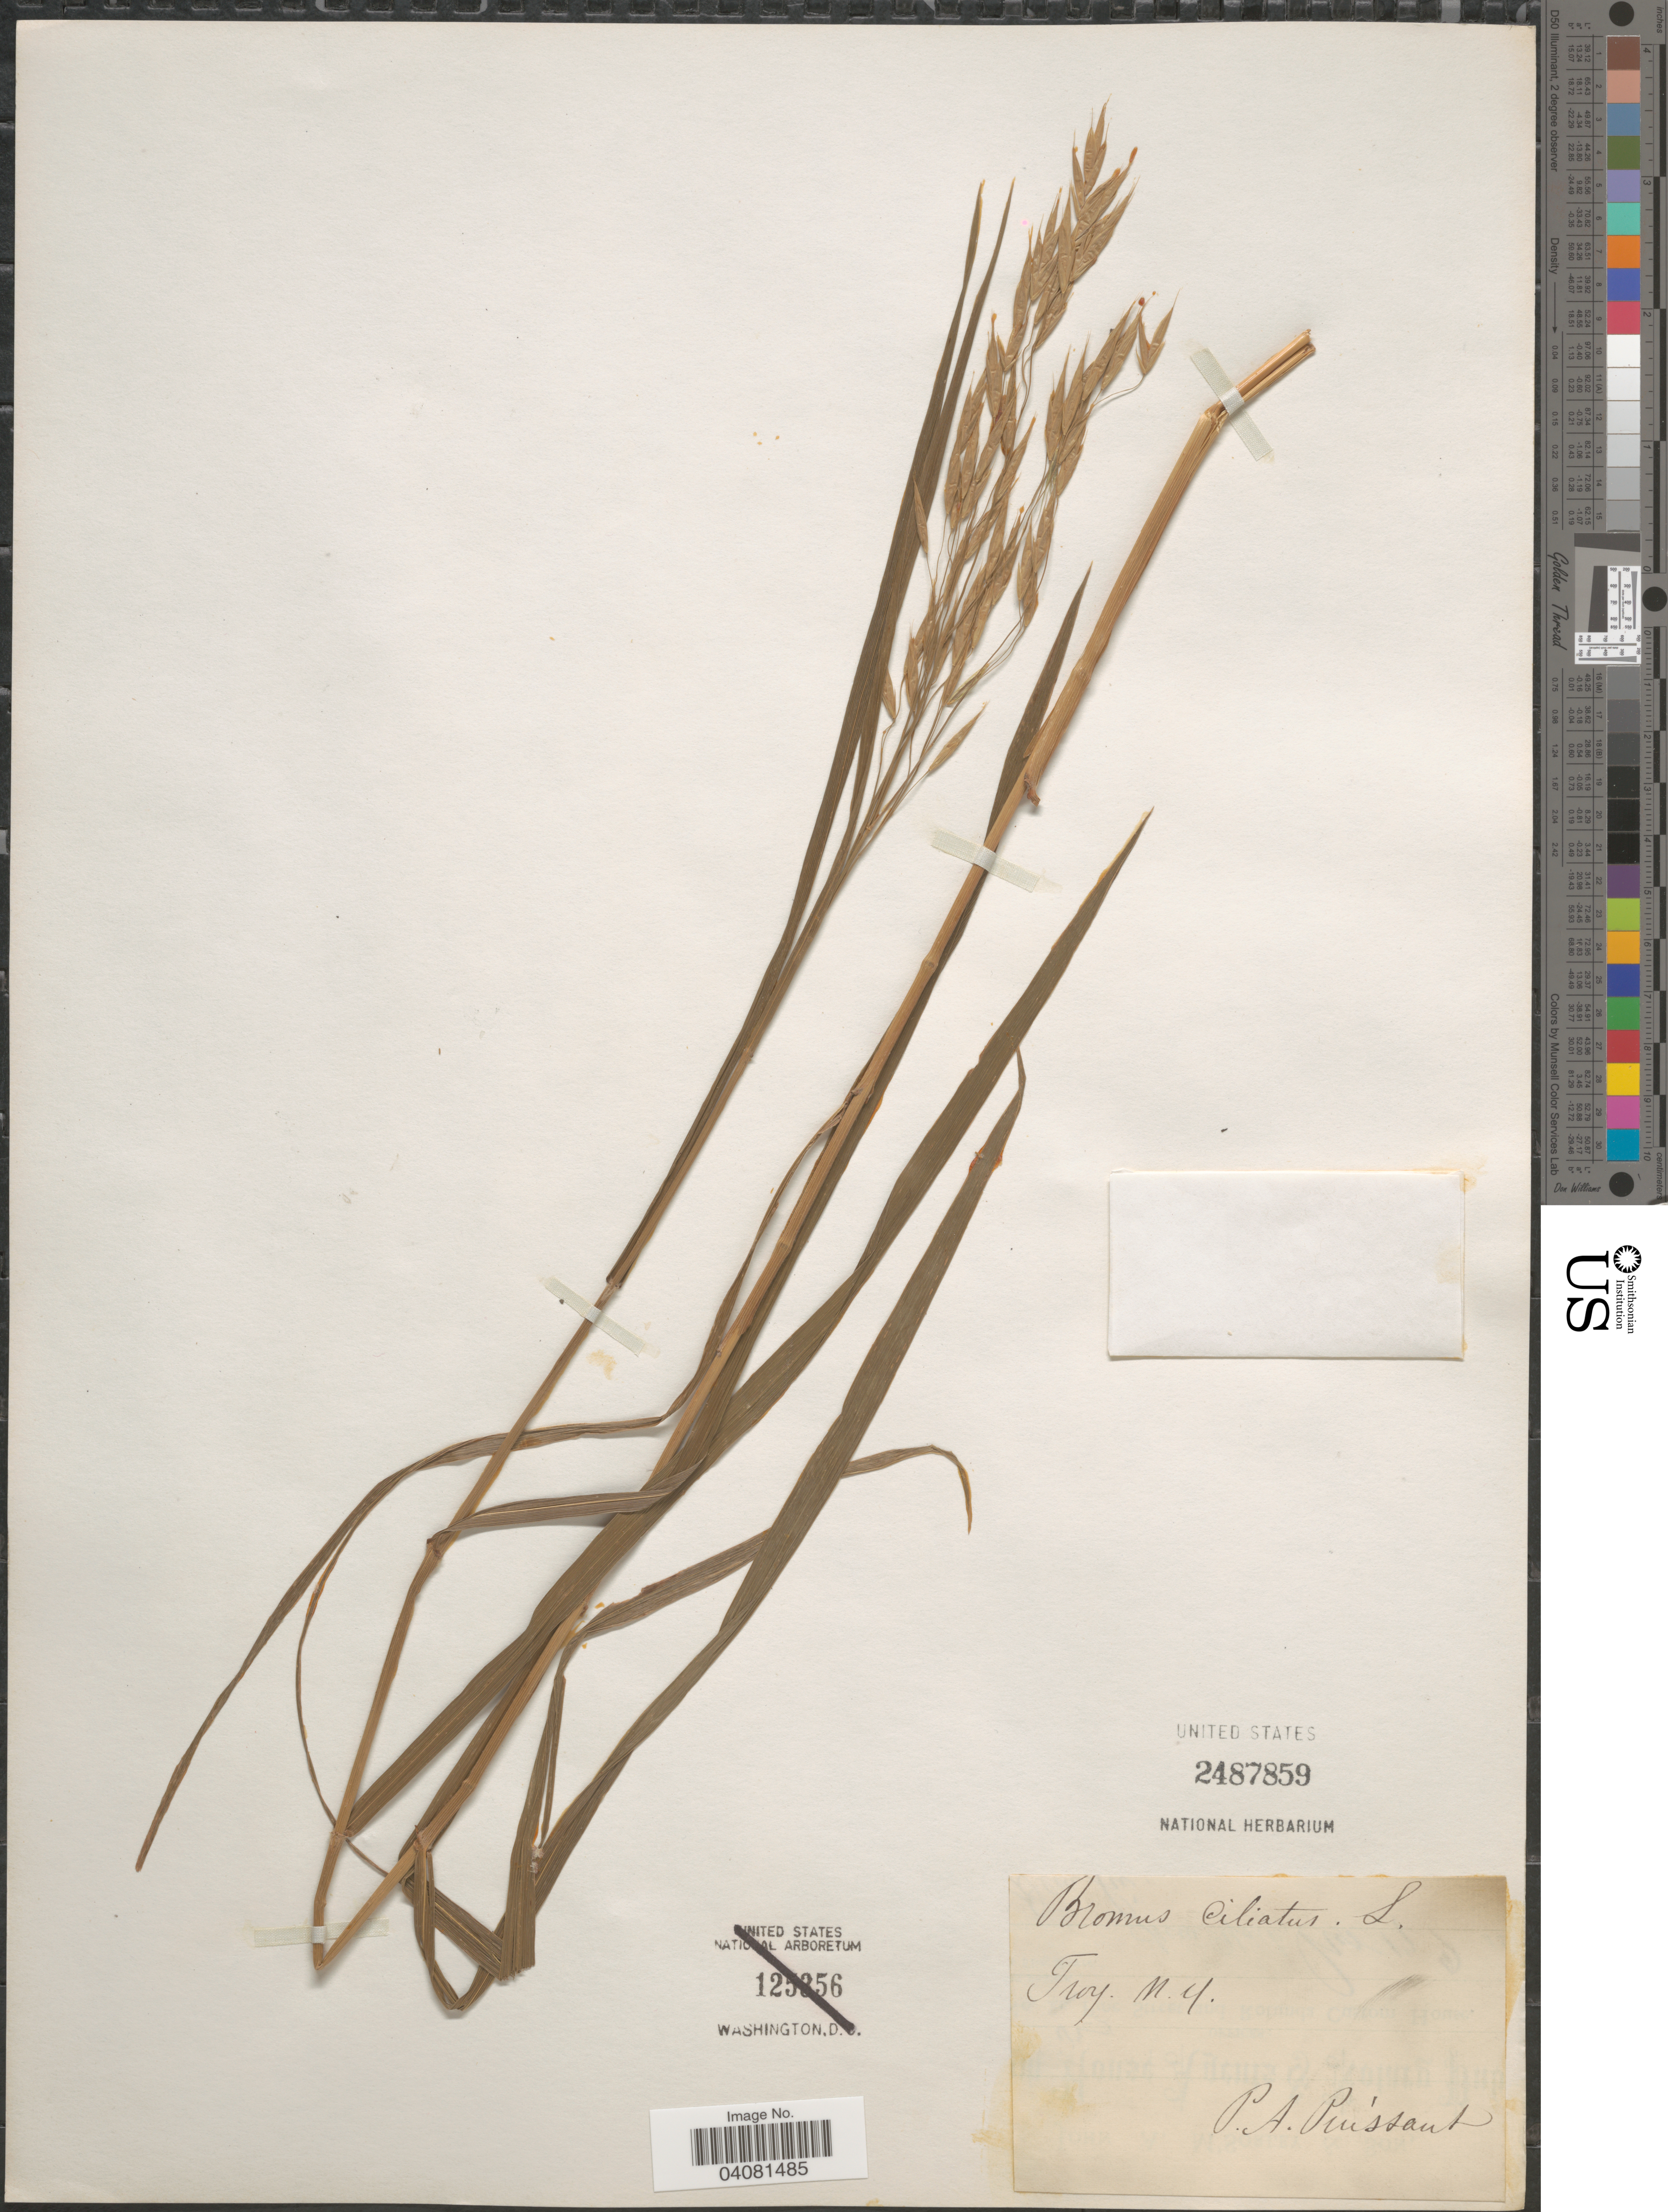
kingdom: Plantae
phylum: Tracheophyta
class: Liliopsida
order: Poales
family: Poaceae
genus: Bromus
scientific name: Bromus ciliatus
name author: L.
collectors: P. Puissant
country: United States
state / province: New York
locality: Troy.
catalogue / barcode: US 2487859